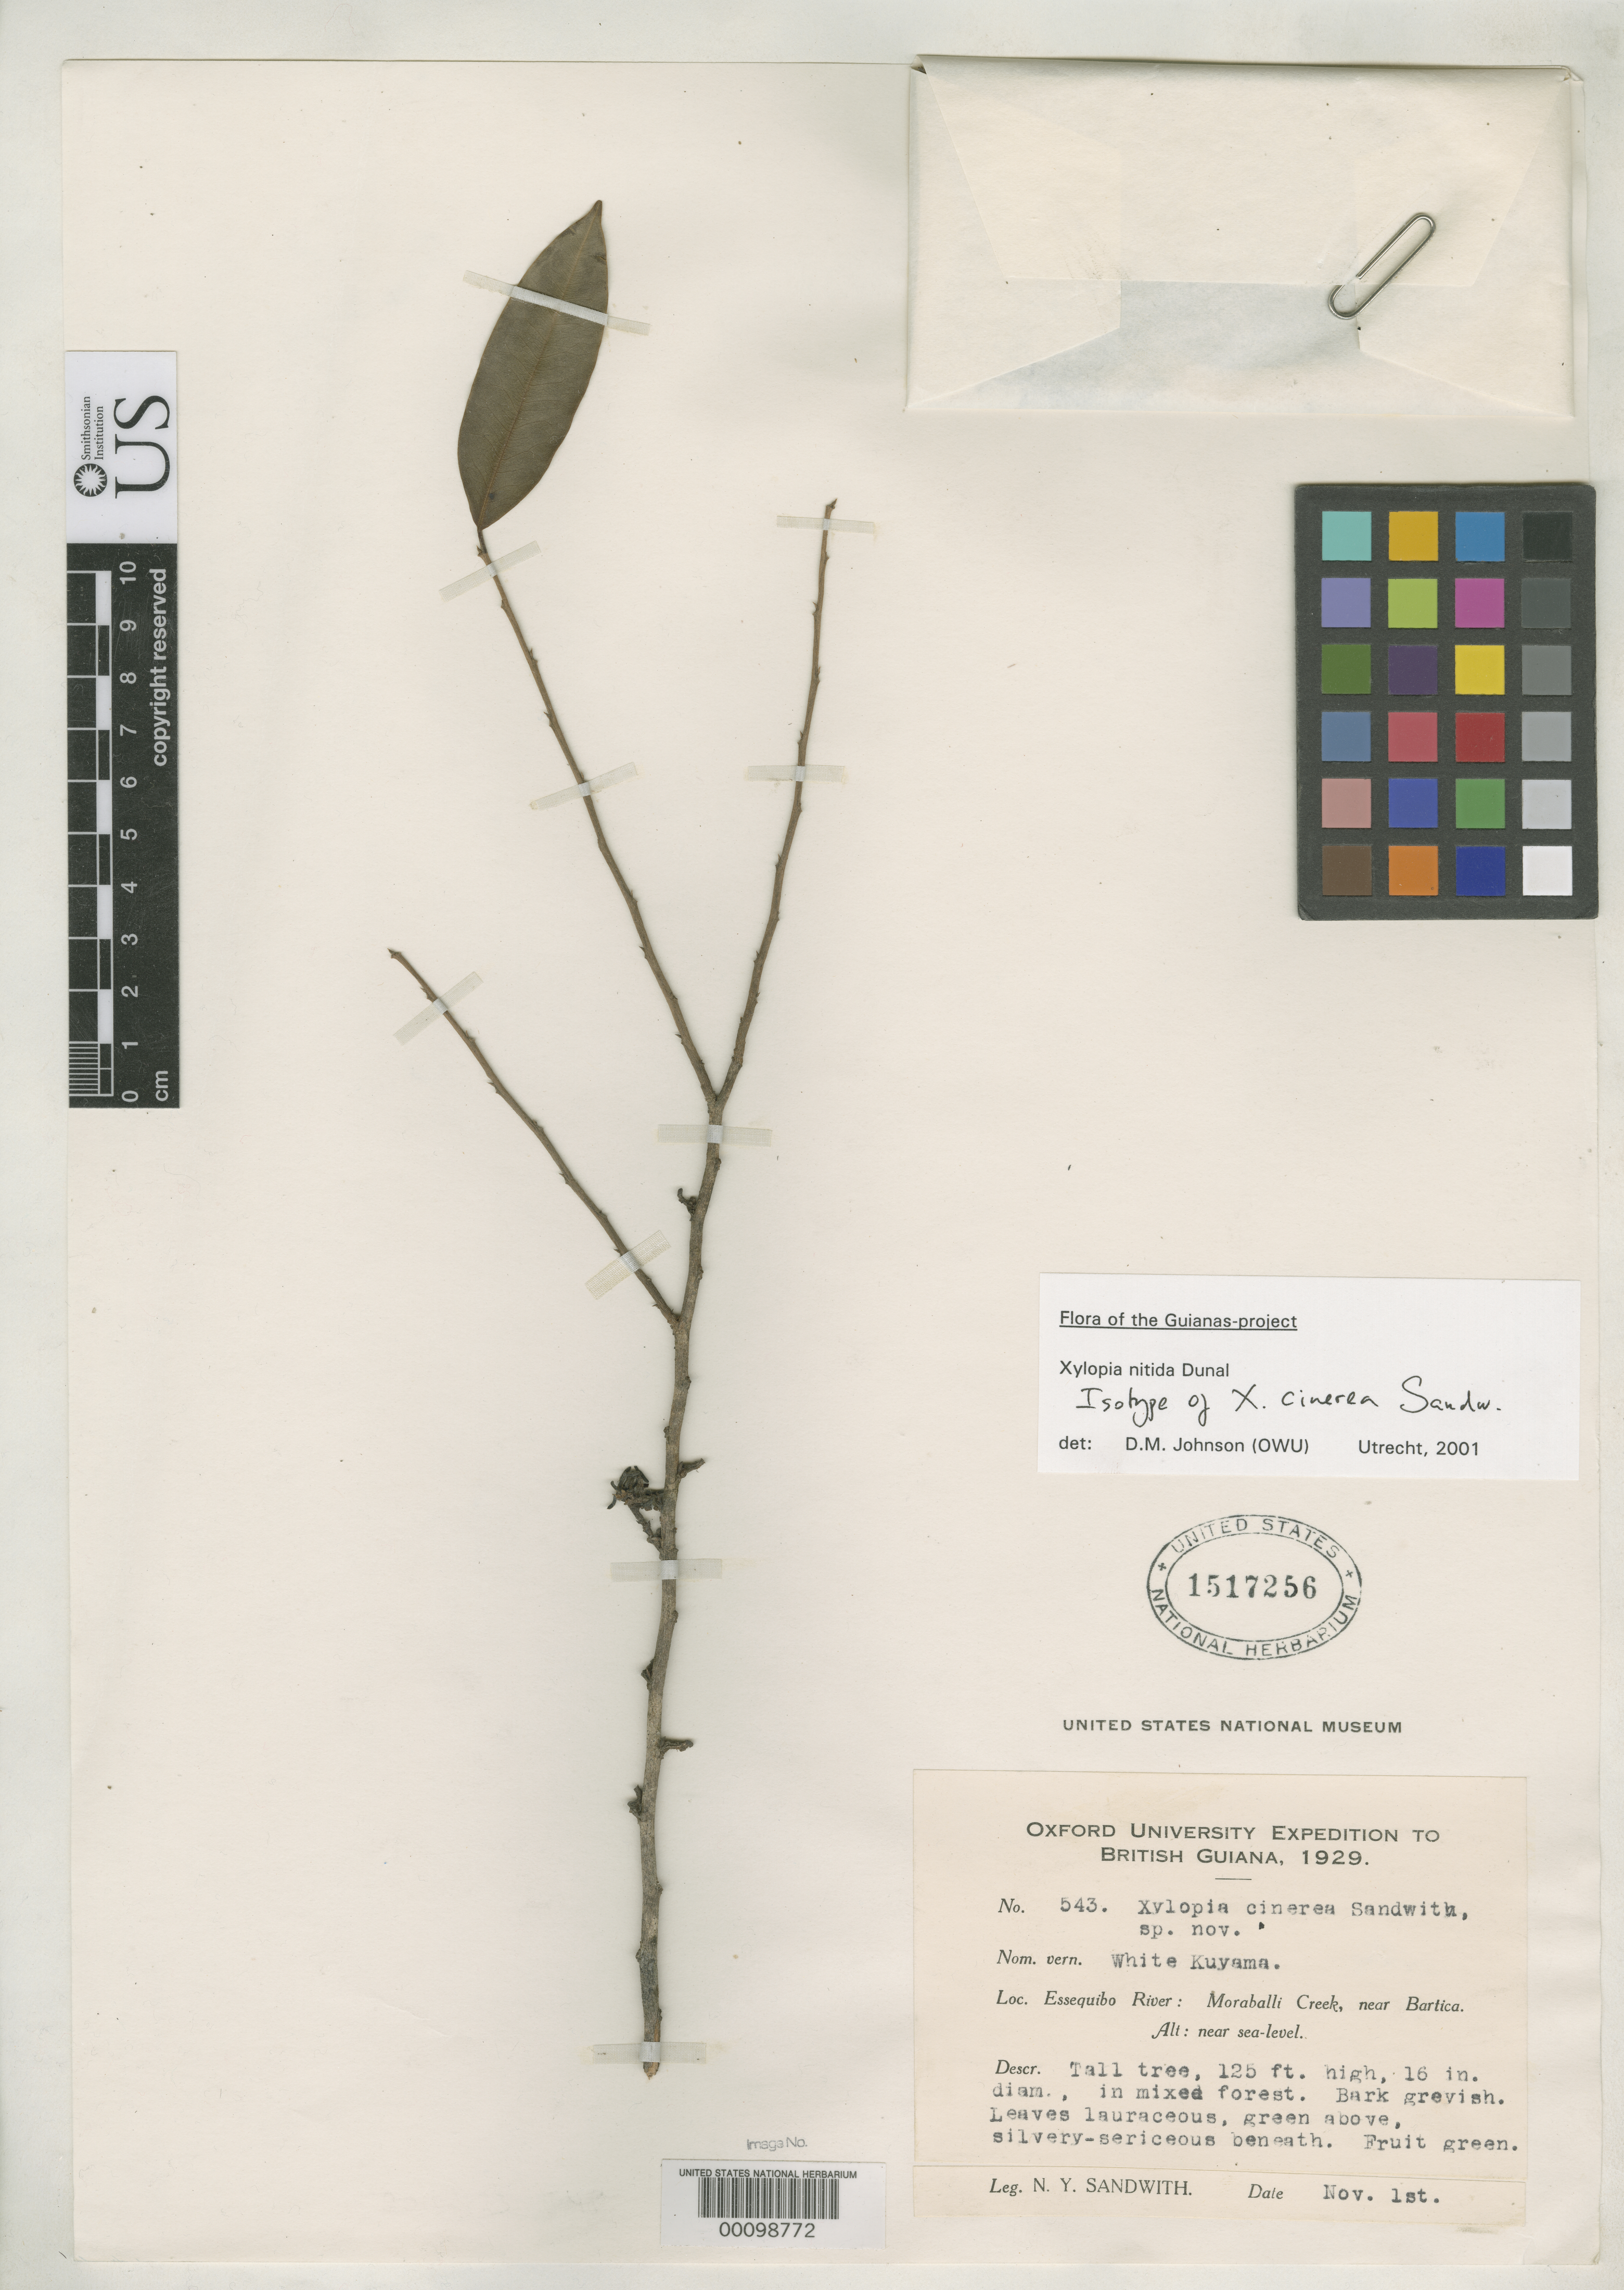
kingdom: Plantae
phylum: Tracheophyta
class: Magnoliopsida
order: Magnoliales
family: Annonaceae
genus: Xylopia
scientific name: Xylopia cinerea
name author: Sandwith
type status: Isotype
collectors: N. Y. Sandwith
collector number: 543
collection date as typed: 01 Nov 1929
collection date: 1929-11-01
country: Guyana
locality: Essequibo River, Moraballi Creek near Bartica.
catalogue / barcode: US 1517256